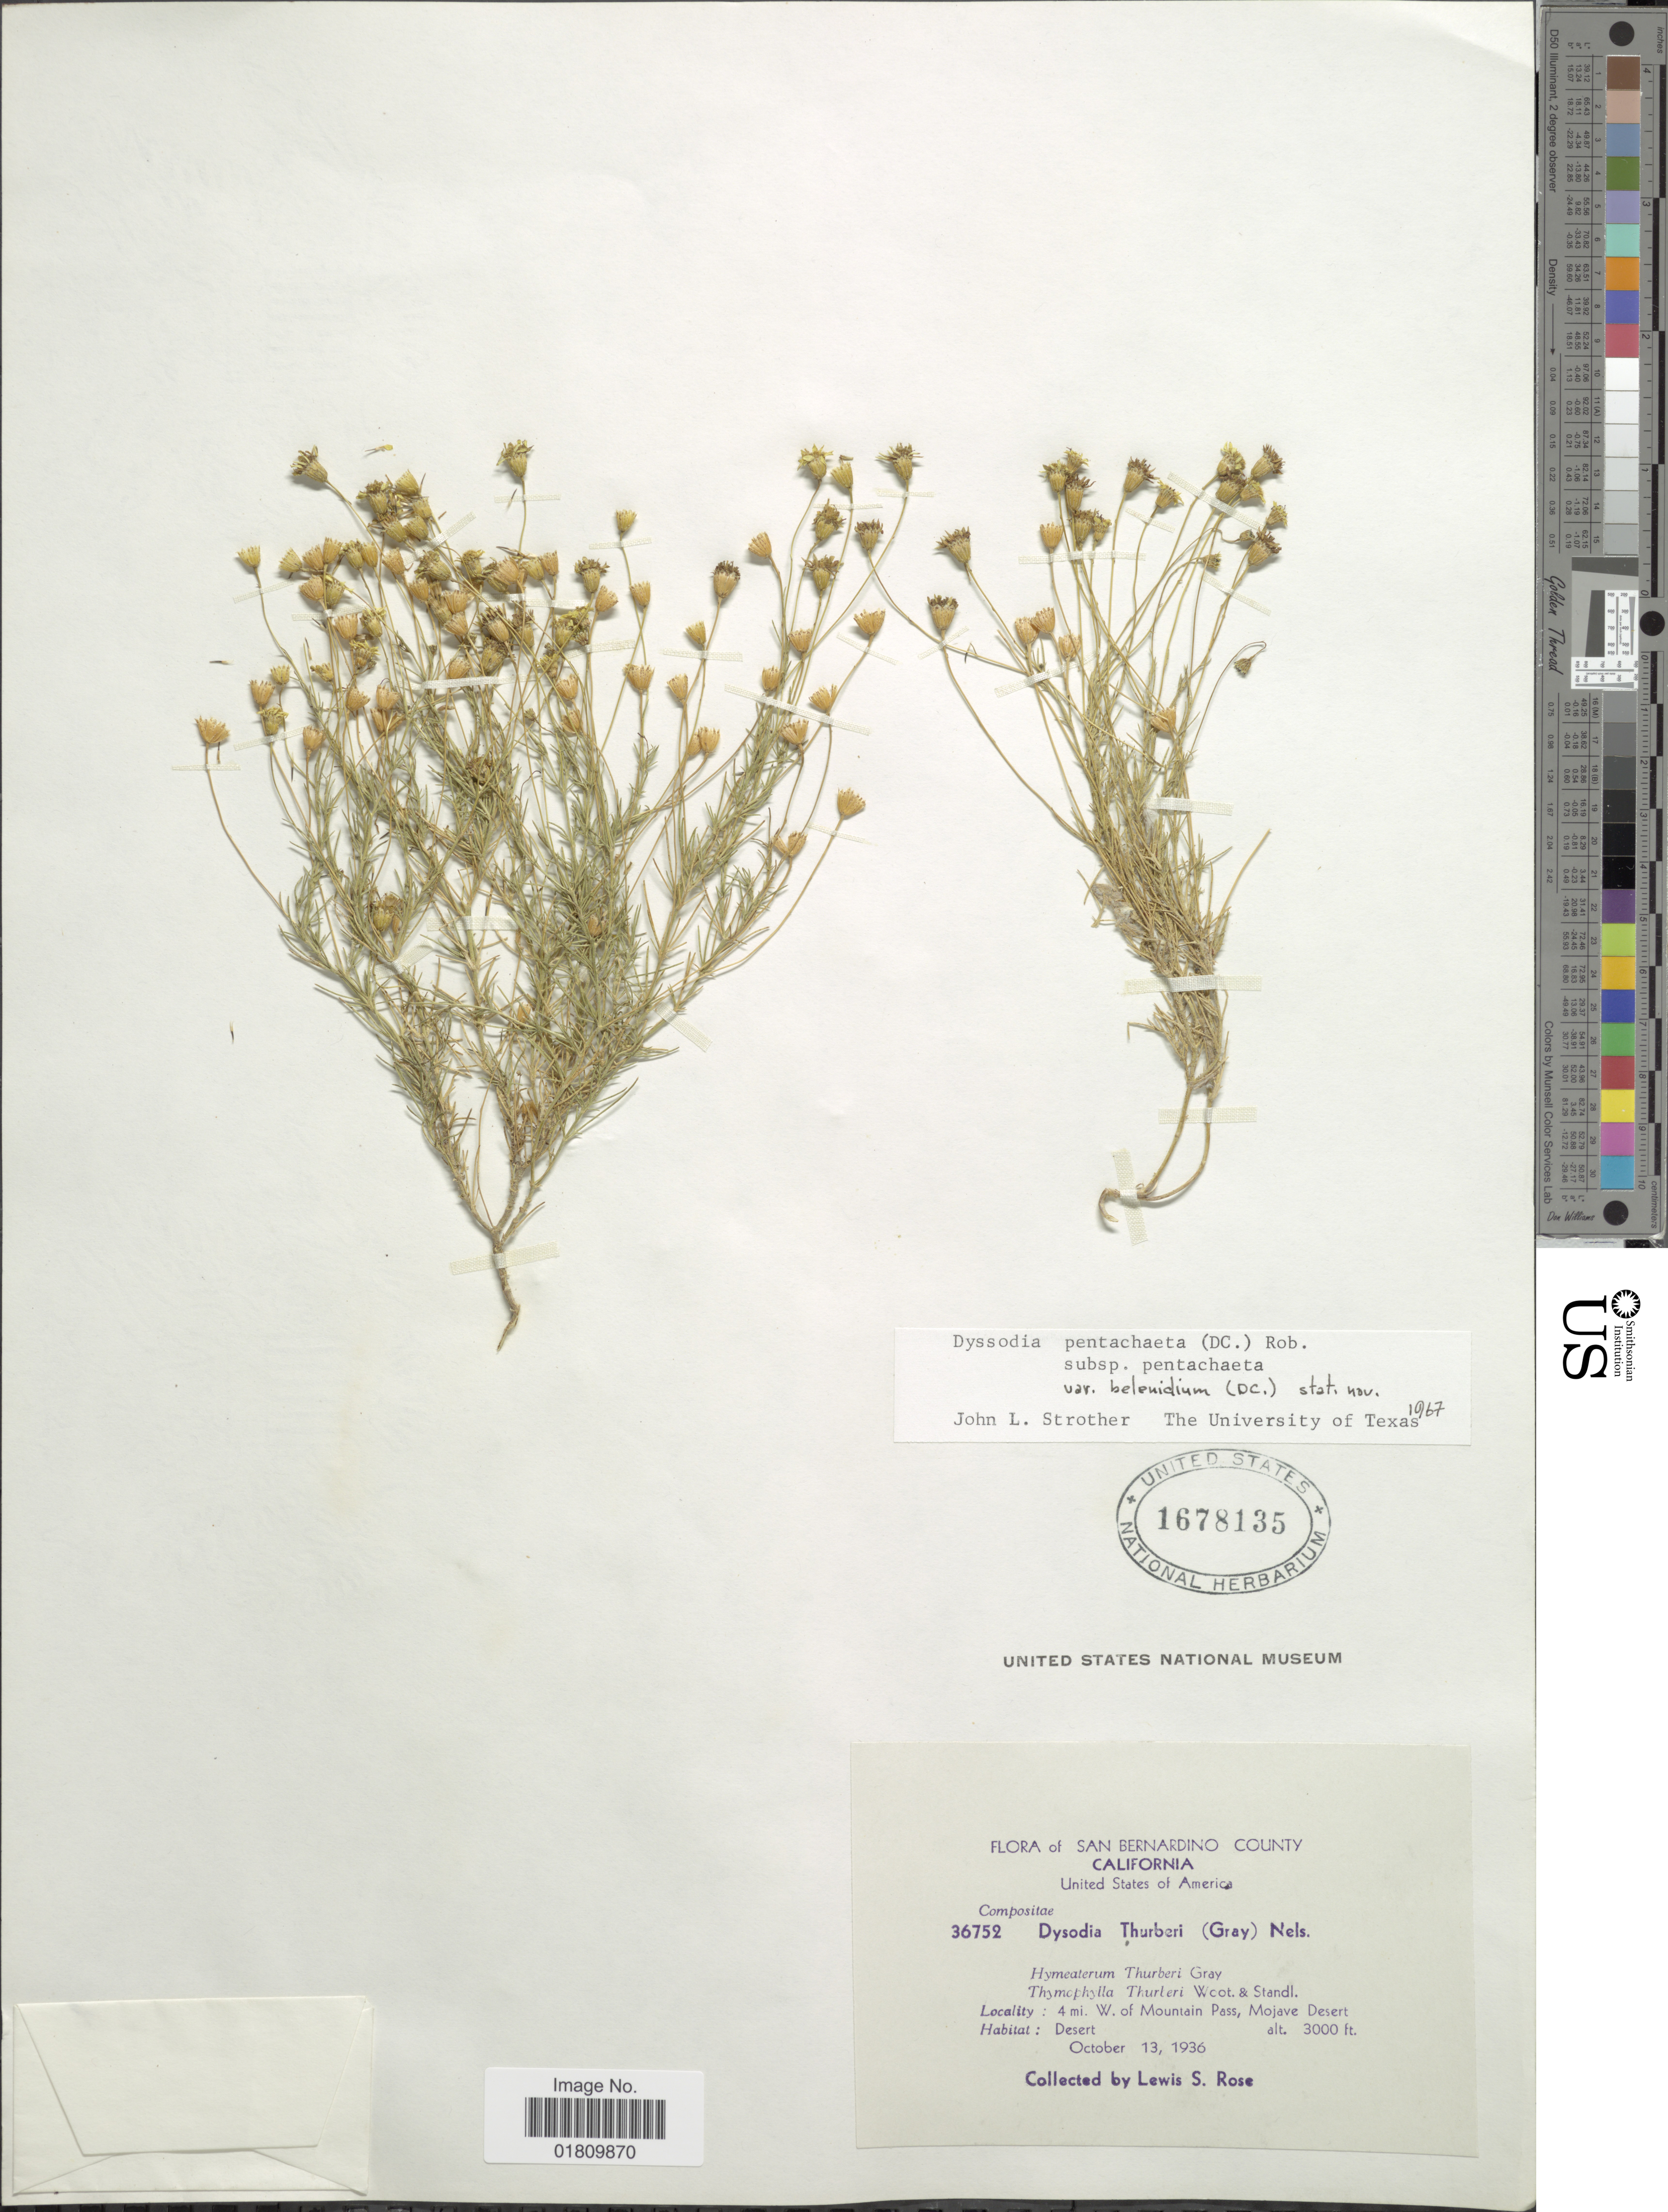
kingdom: Plantae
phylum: Tracheophyta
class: Magnoliopsida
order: Asterales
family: Asteraceae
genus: Thymophylla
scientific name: Thymophylla pentachaeta var. belenidium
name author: (DC.) Strother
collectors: L. S. Rose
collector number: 36752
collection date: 1936-10-13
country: United States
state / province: California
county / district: San Bernardino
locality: San Bernardino County, 4 mi. W. of Mountain Pass, Mojave Desert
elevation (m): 914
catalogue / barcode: US 1678135